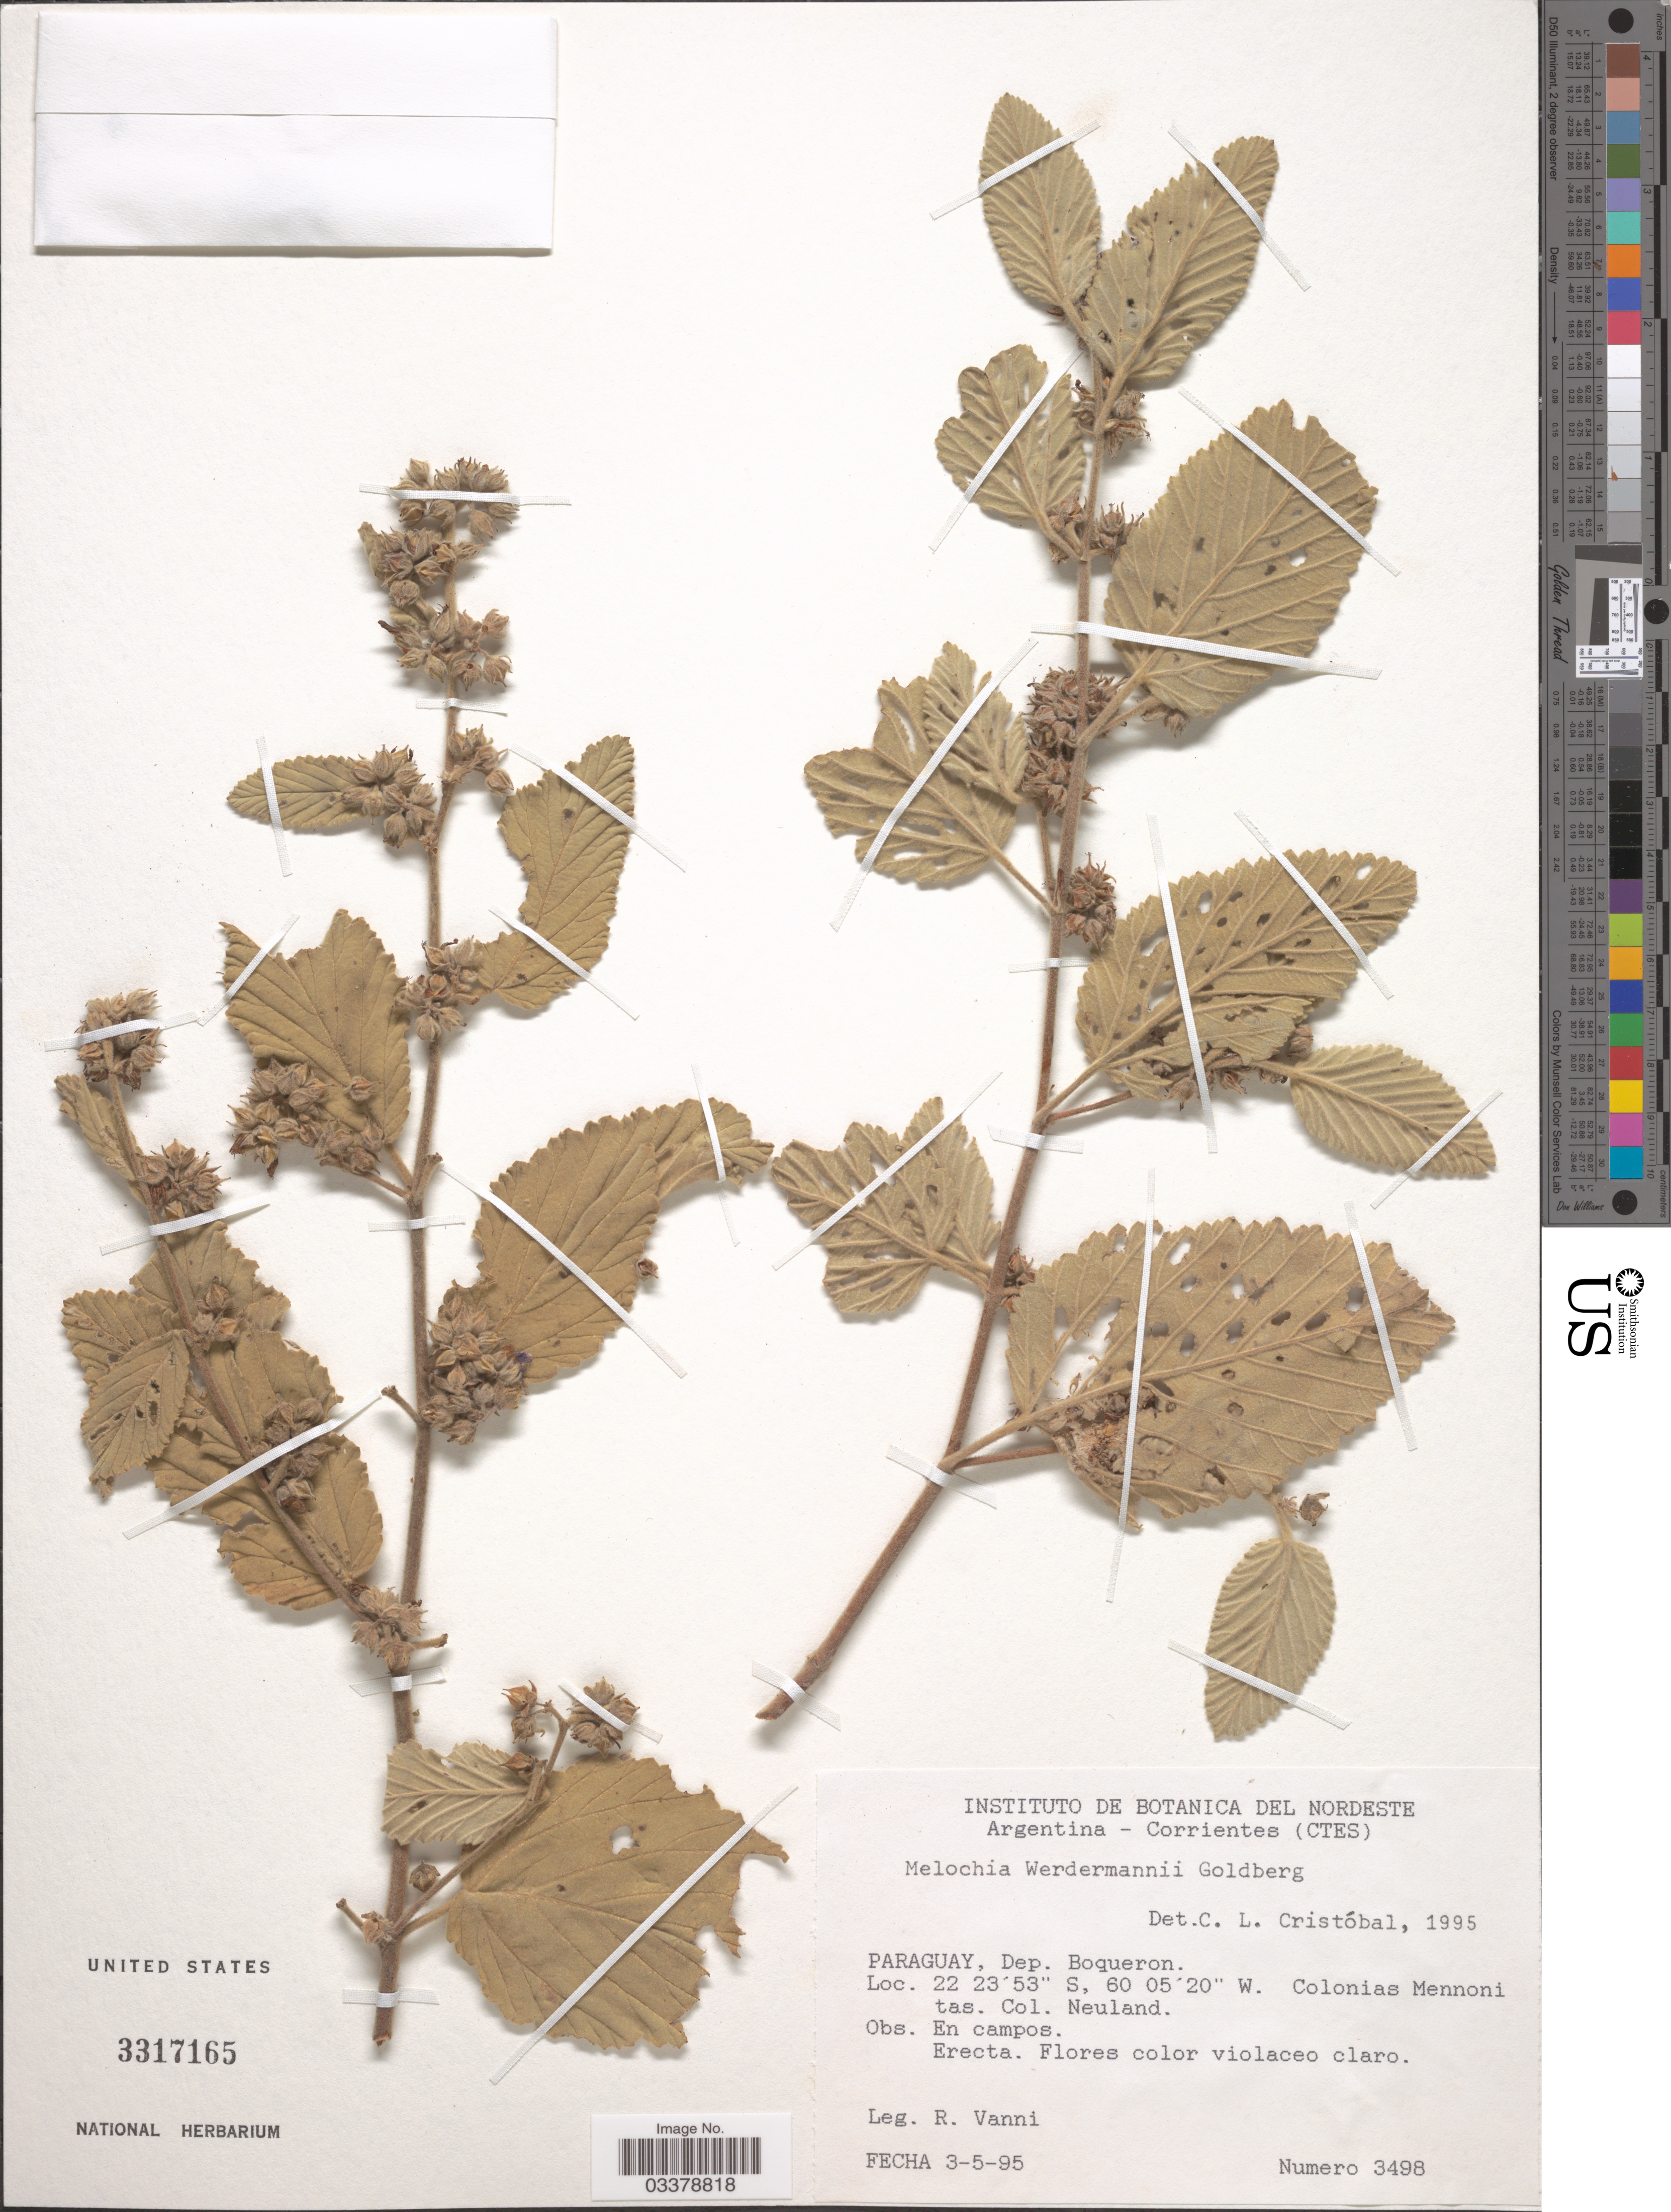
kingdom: Plantae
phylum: Tracheophyta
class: Magnoliopsida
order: Malvales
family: Malvaceae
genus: Melochia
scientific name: Melochia werdermannii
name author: Goldberg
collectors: R. Vanni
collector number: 3498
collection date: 1995-05-03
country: Paraguay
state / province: Boqueron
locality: Dep. Boqueron. W. Colonias Mennonitas. Col. Neuland.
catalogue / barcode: US 3317165